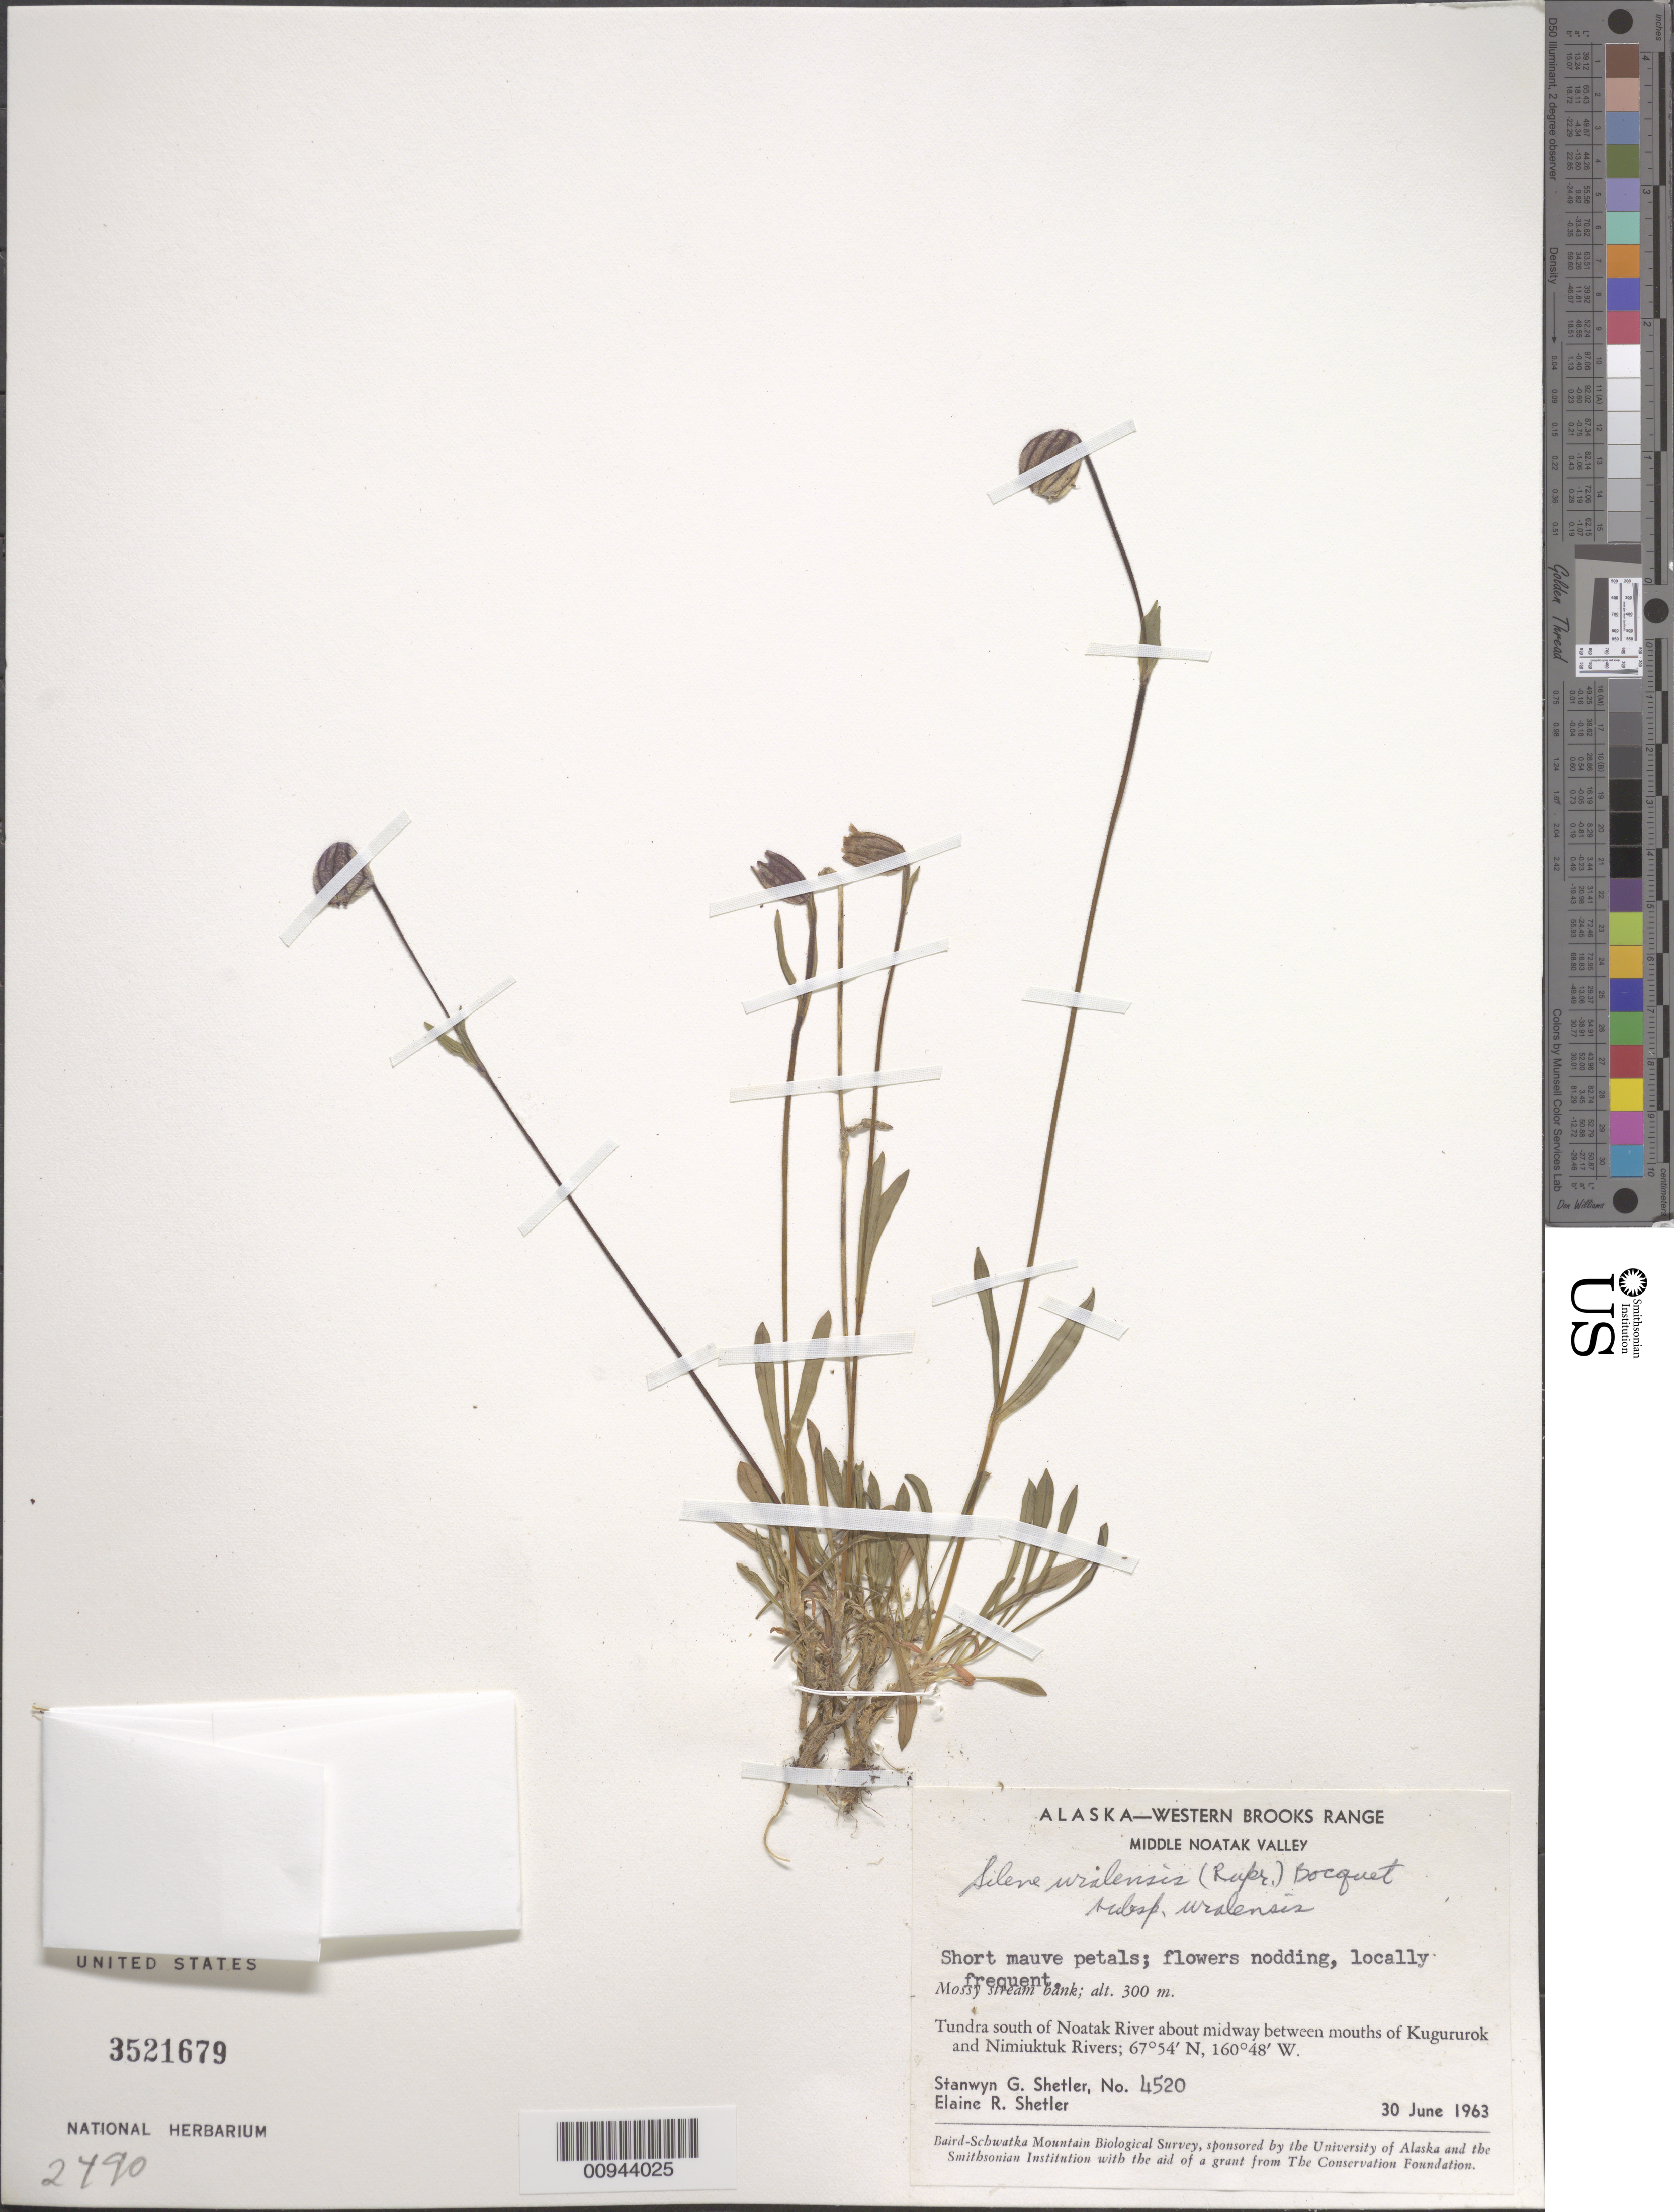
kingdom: Plantae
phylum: Tracheophyta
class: Magnoliopsida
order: Caryophyllales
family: Caryophyllaceae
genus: Silene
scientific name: Silene uralensis var. mollis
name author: (Cham. & Schltdl.) Bocquet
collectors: S. Shetler & E. R. Shetler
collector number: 4520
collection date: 1963-06-30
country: United States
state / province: Alaska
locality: Western Brooks Range. Middle Noatak Valley. Tundra south of Noatak River about midway between mouth of Kugururok and Nimiuktuk Rivers.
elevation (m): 300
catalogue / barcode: US 3521679